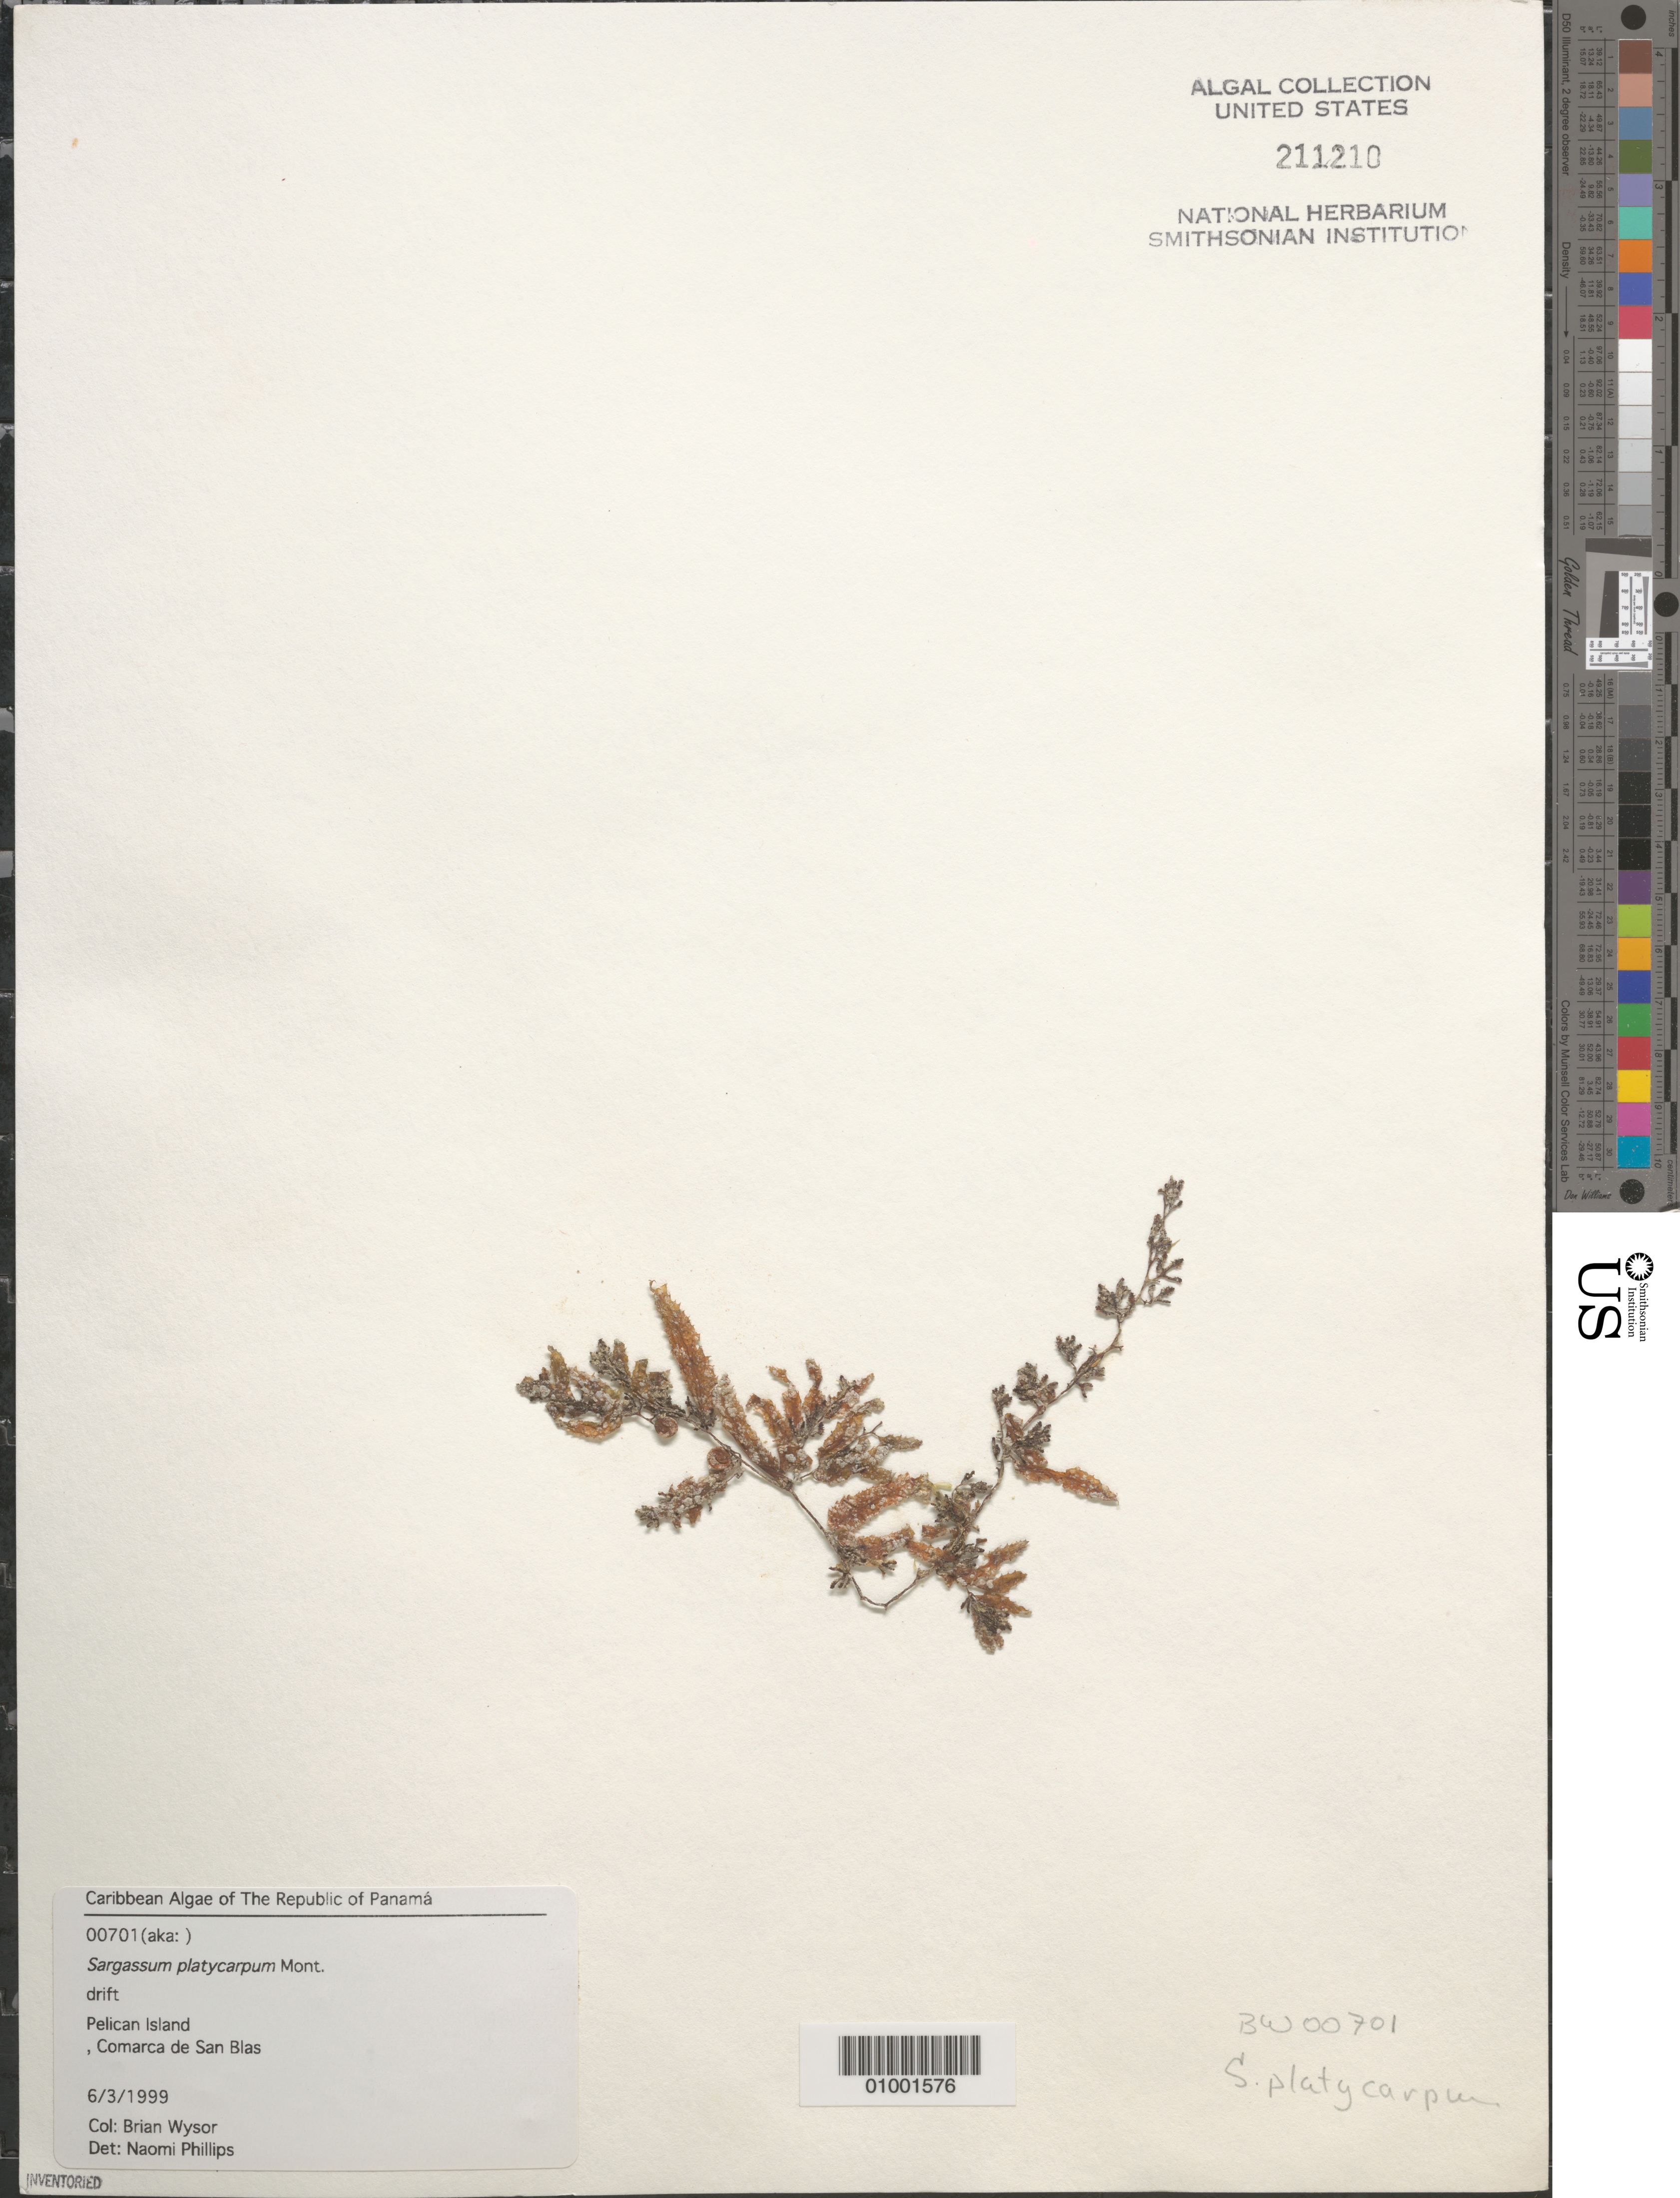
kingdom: Chromista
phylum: Ochrophyta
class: Phaeophyceae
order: Fucales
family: Sargassaceae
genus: Sargassum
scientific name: Sargassum platycarpum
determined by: Phillips, N.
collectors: B. Wysor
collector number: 00701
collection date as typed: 03 Jun 1999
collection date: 1999-06-03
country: Panama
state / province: Kuna Yala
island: Pelican Island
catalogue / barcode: US 211210